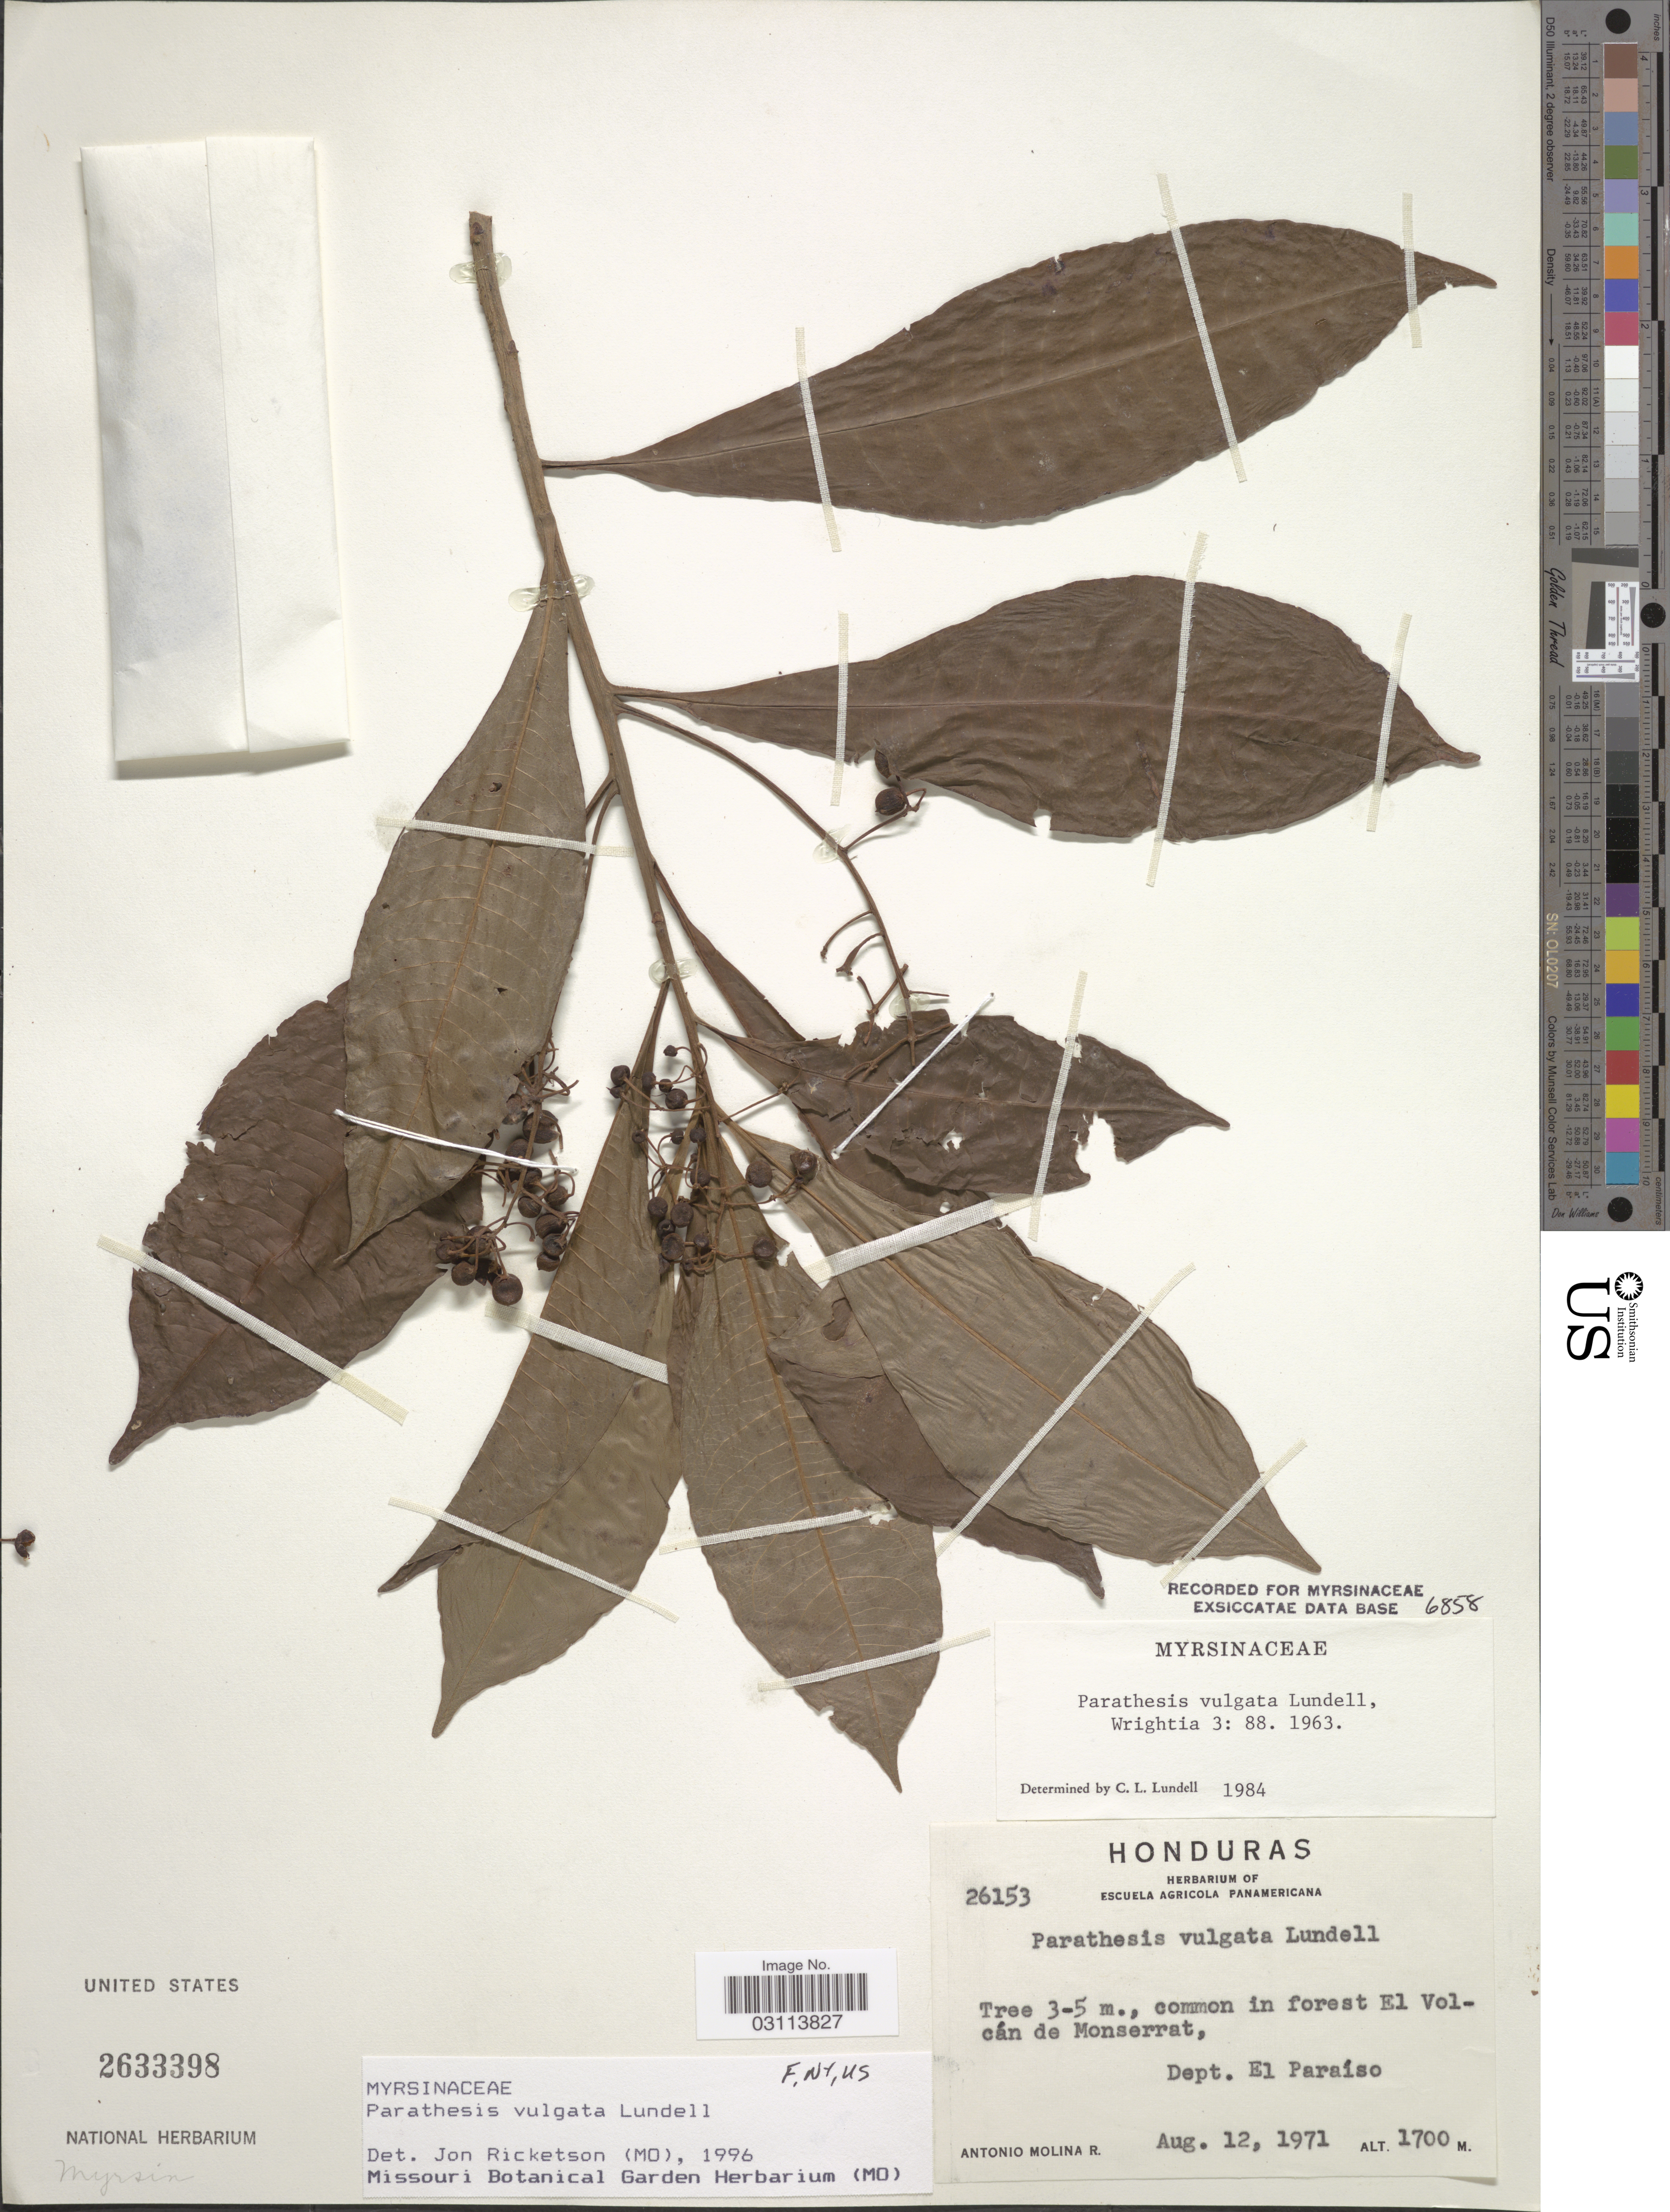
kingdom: Plantae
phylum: Tracheophyta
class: Magnoliopsida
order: Ericales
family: Primulaceae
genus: Parathesis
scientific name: Parathesis vulgata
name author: Lundell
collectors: A. Molina R.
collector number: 26153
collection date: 1971-08-12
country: Honduras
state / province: El Paraíso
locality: Common in forest El Volcán de Monserrat, Dept. El Paraíso.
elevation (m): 1700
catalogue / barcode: US 2633398